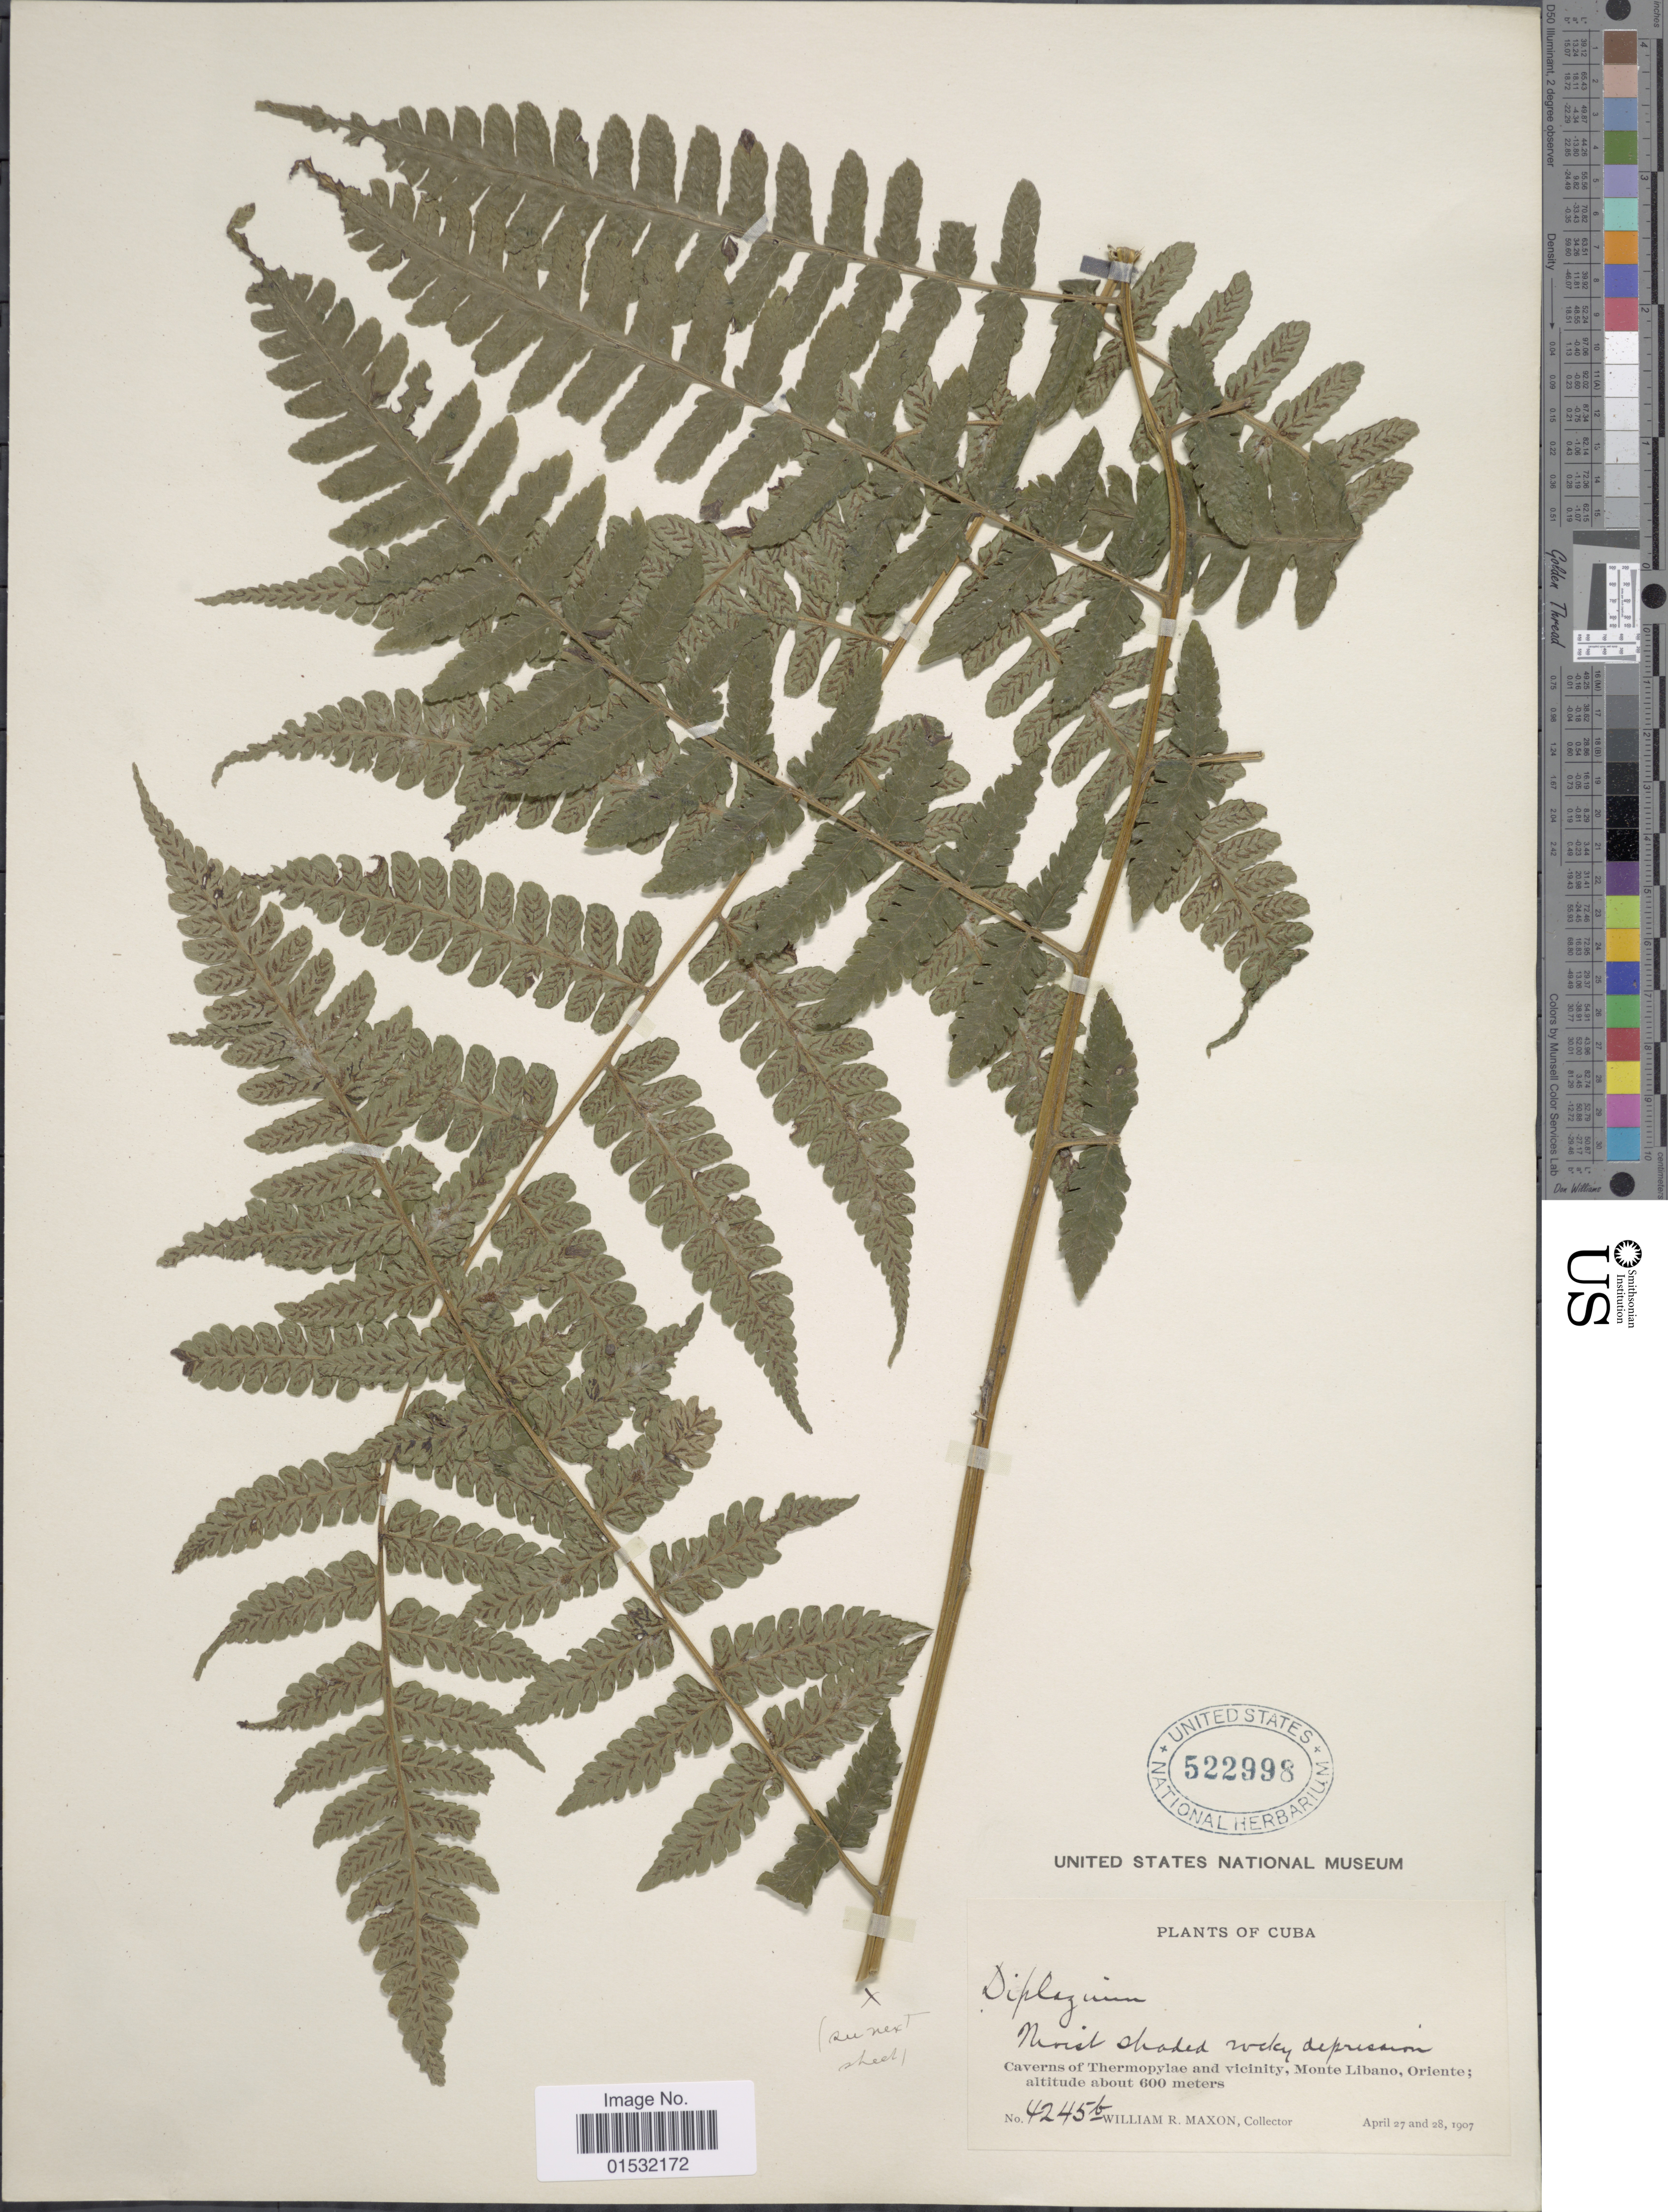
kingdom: Plantae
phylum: Tracheophyta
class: Polypodiopsida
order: Polypodiales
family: Athyriaceae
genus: Diplazium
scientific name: Diplazium expansum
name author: Willd.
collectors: W. R. Maxon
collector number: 4245b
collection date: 1907-04-27/1907-04-28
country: Cuba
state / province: Oriente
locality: Caverns of Thermopyiae and vicinity, Monte Libano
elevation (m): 600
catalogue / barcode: US 522998